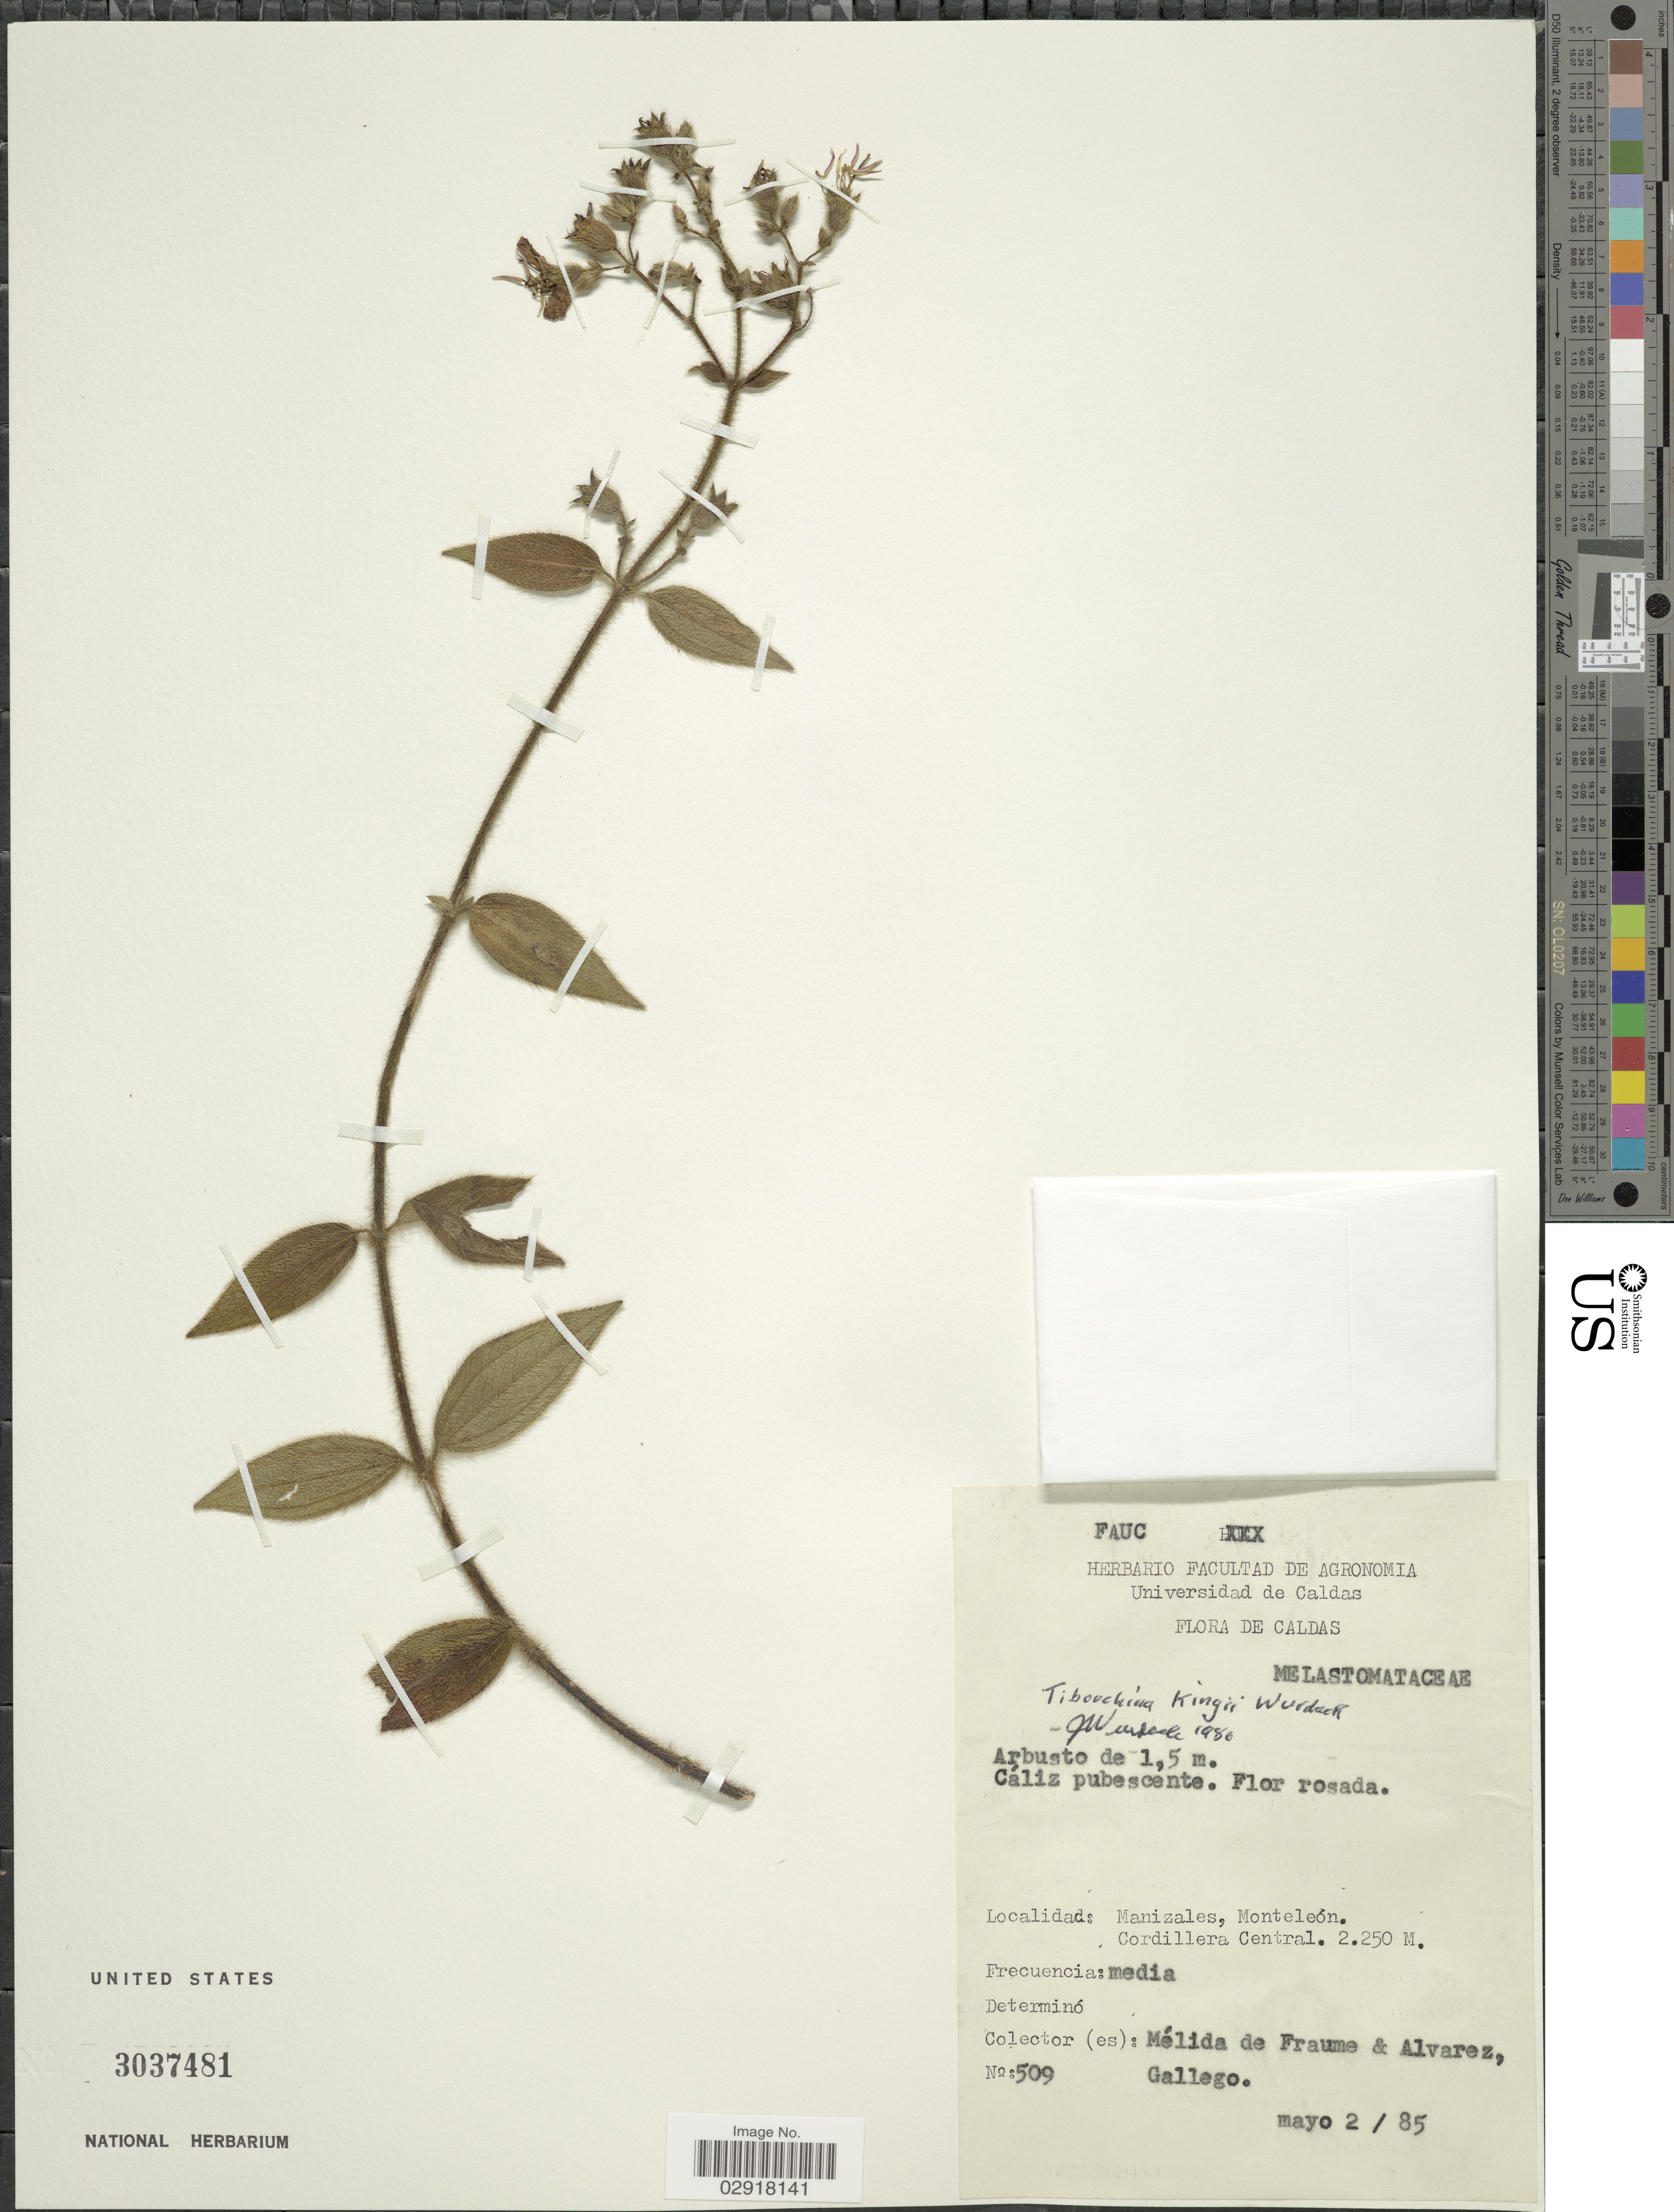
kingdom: Plantae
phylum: Tracheophyta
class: Magnoliopsida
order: Myrtales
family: Melastomataceae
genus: Chaetogastra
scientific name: Chaetogastra kingii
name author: (Wurdack) P.J.F. Guim. & Michelang.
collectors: M. Fraume & G. Alvarez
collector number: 509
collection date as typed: Transcribed d/m/y: 2/5/85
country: Colombia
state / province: Caldas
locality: Manizales, Monteleón. Cordillera Central.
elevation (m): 2250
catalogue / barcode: US 3037481